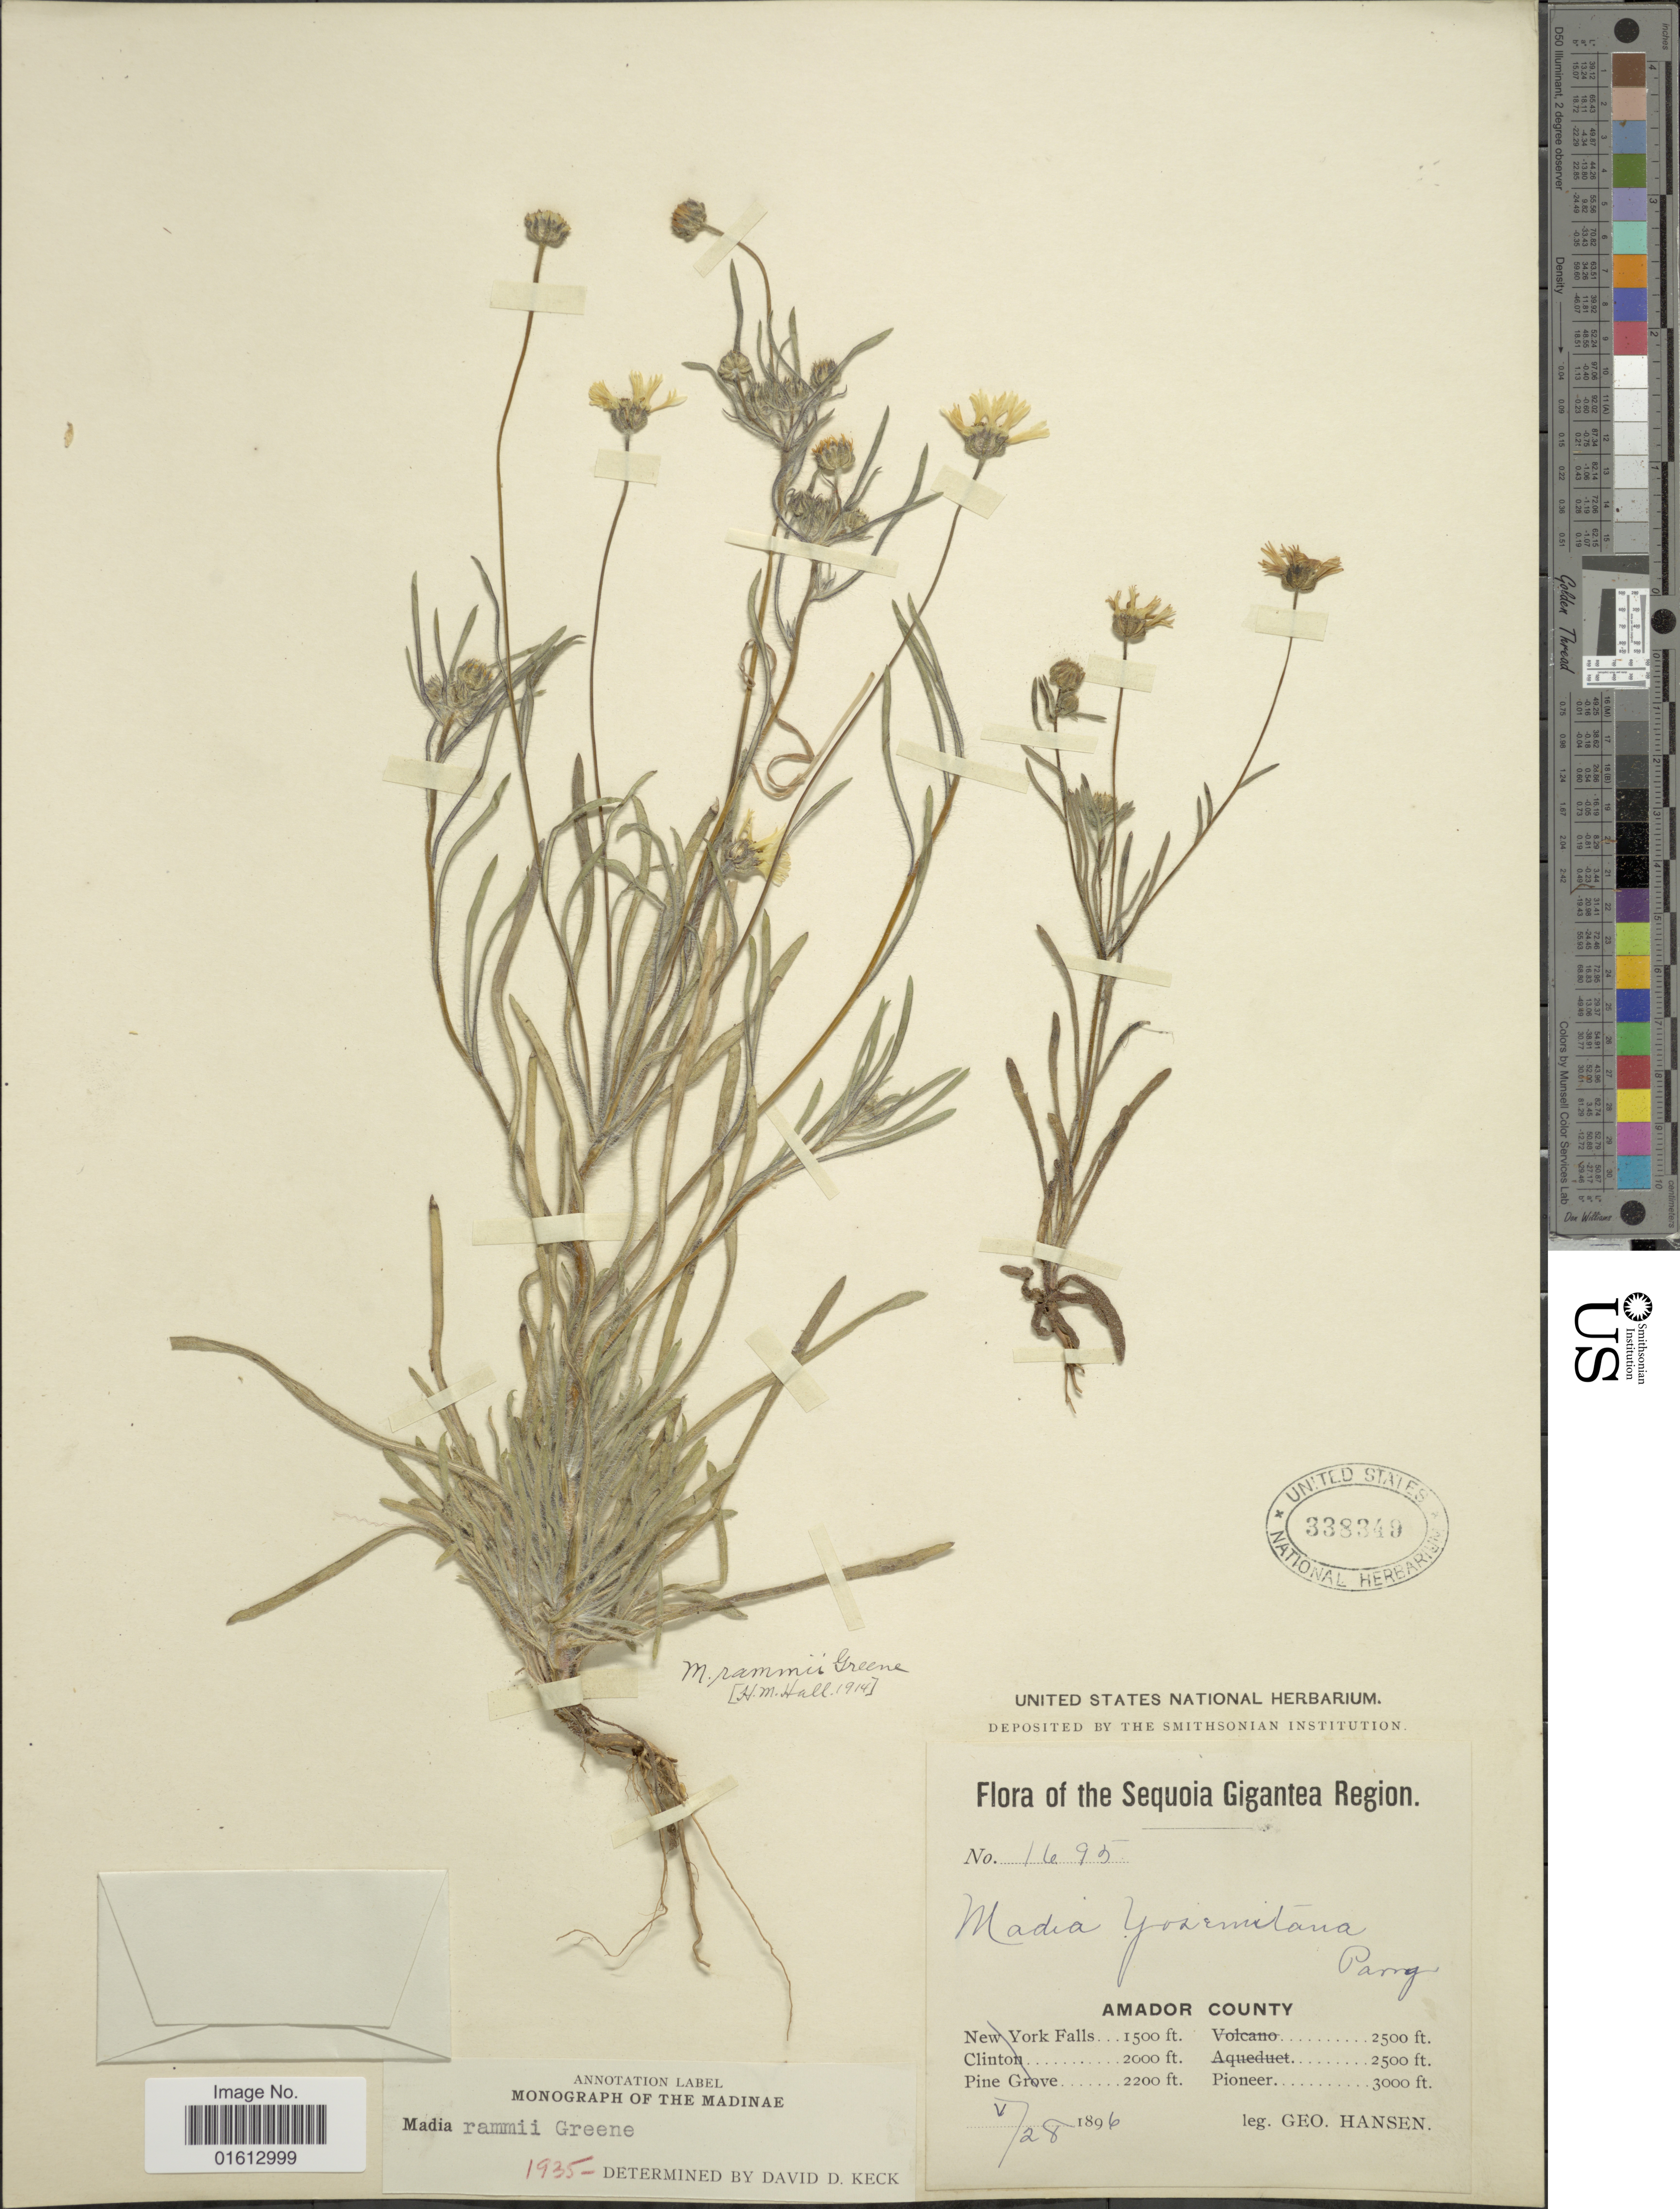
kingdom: Plantae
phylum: Tracheophyta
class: Magnoliopsida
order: Asterales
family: Asteraceae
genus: Madia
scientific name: Madia rammii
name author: Greene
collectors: G. Hansen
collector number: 1695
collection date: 1896-05-28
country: United States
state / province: California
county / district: Amador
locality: The Sequoia Gigantea Region, Amador County, Pioneer.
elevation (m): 914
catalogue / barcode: US 338349